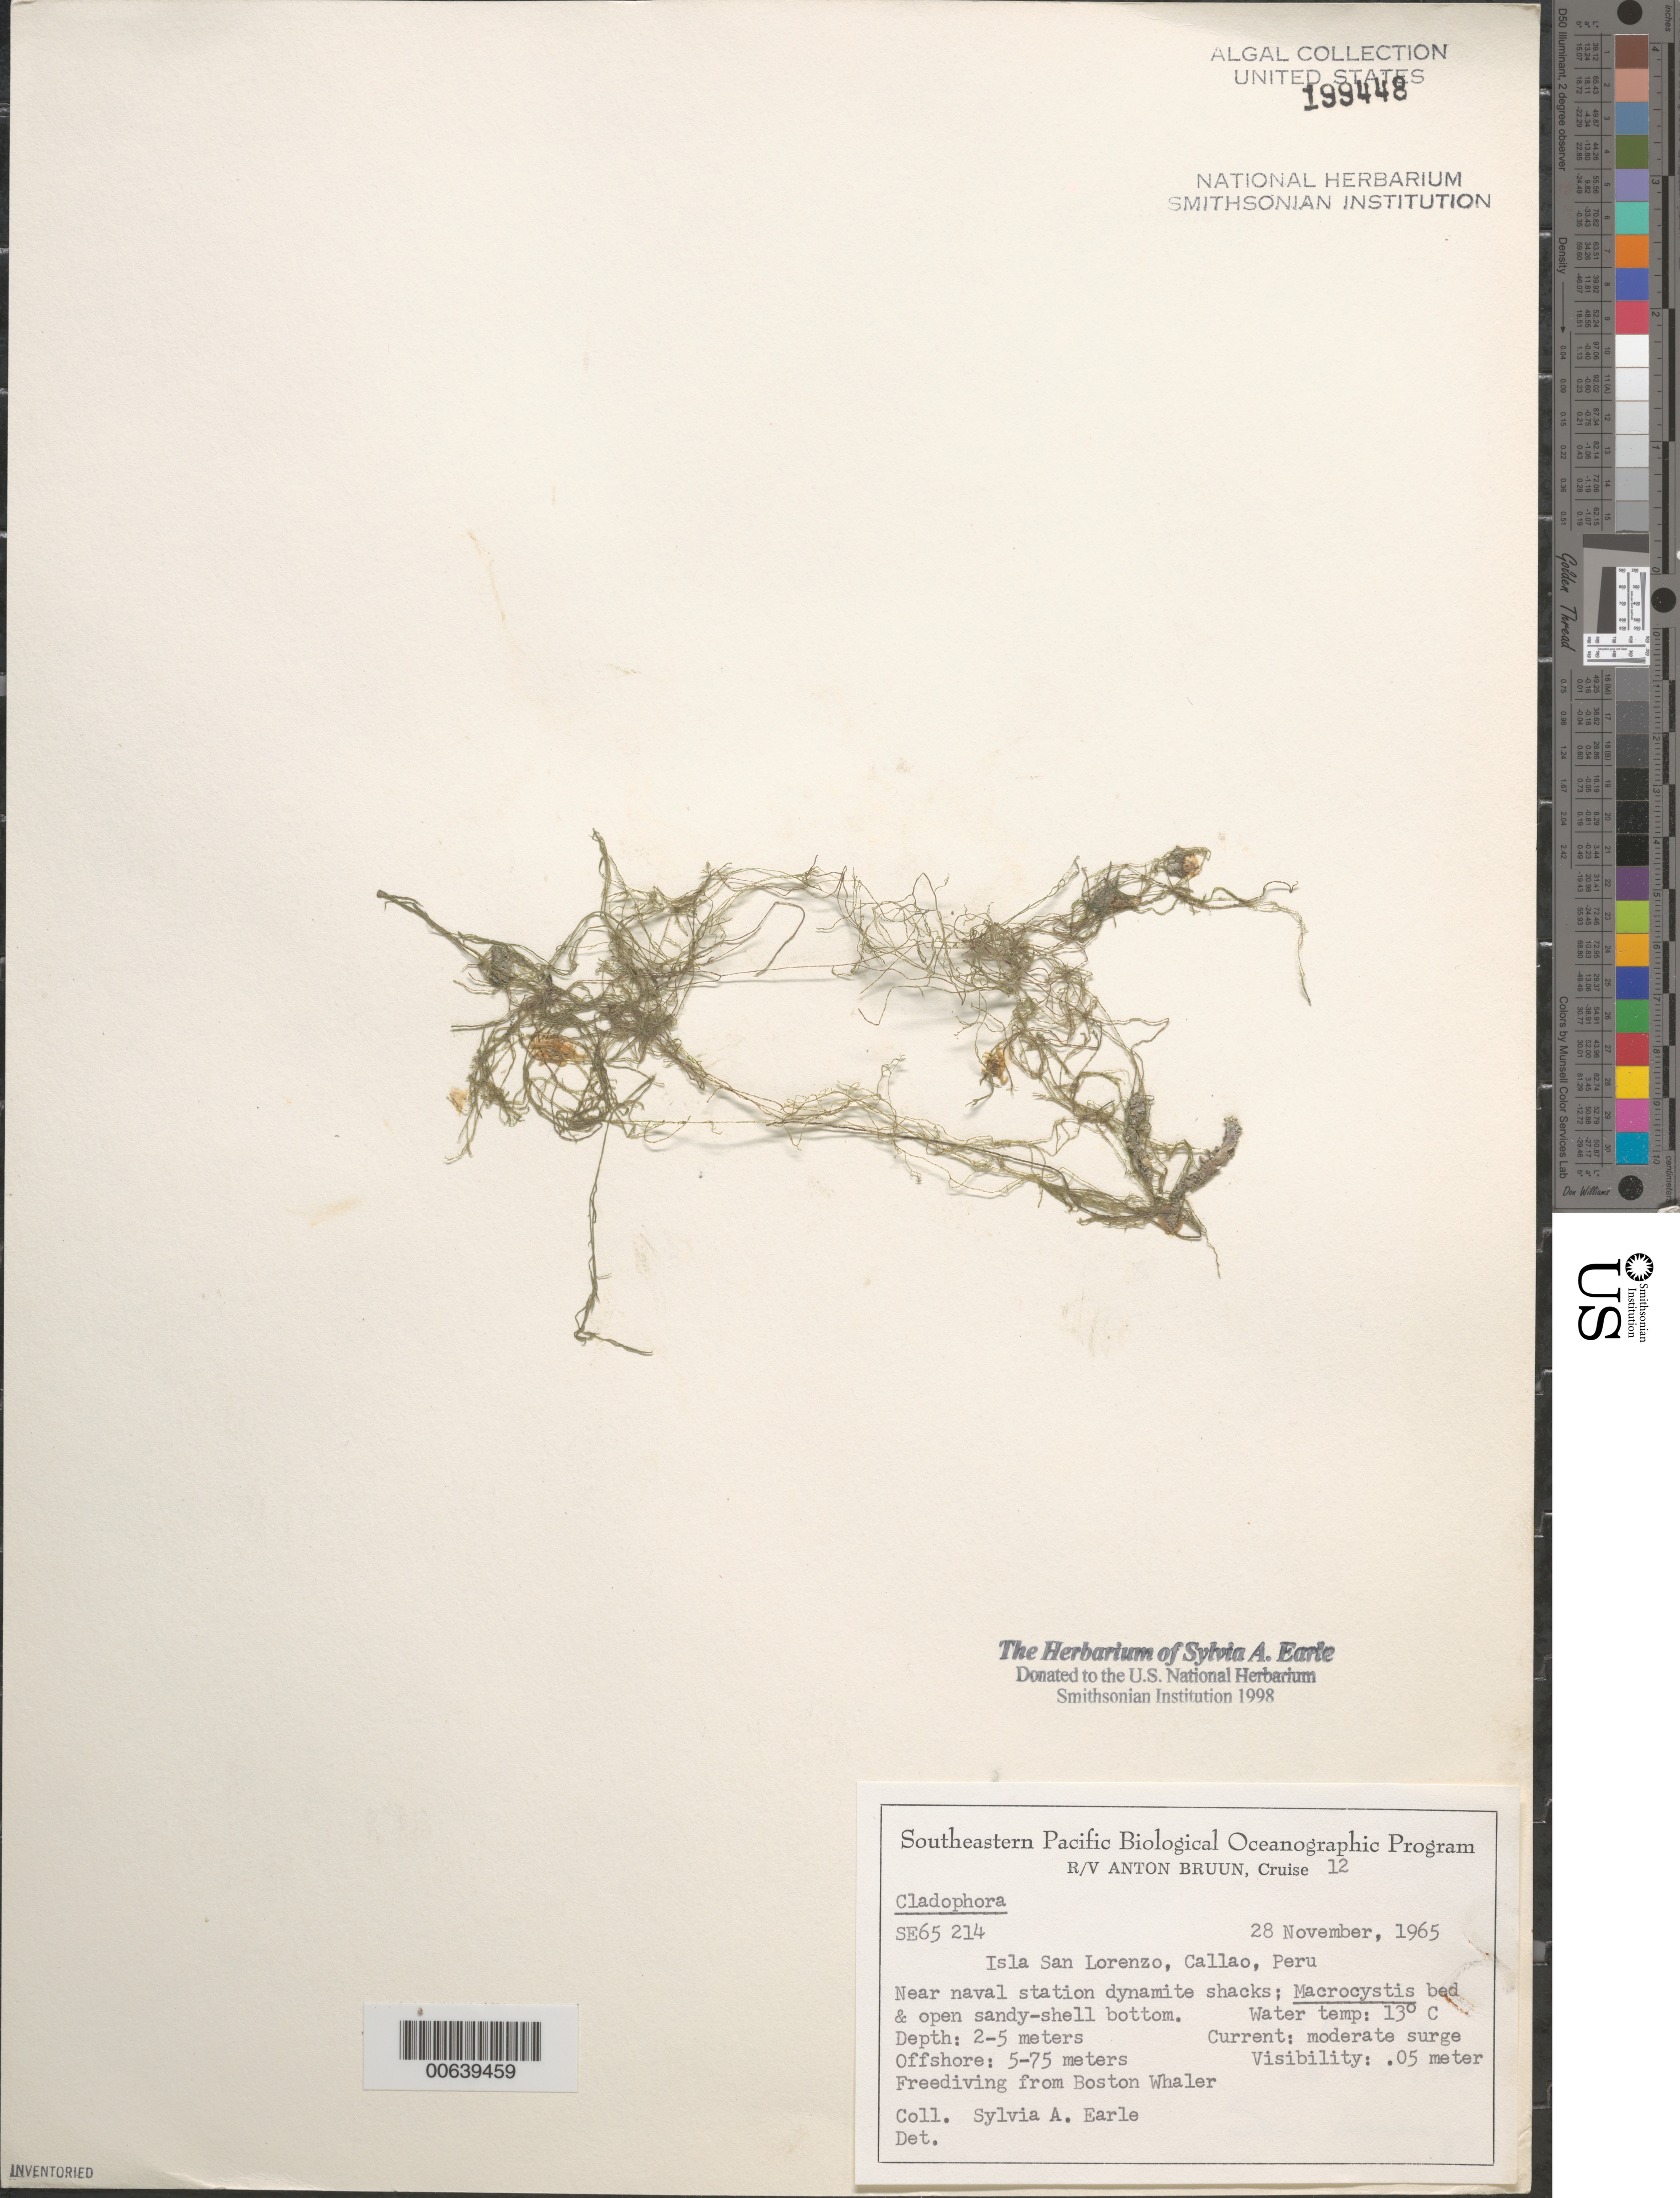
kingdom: Plantae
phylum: Chlorophyta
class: Ulvophyceae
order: Cladophorales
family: Cladophoraceae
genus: Cladophora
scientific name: Cladophora sp.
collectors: S. A. Earle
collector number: Se 65214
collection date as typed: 28 Nov 1965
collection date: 1965-11-28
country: Peru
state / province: Callao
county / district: Callao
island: Isla San Lorenzo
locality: Near Naval station dynamite shacks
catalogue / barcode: US 199448